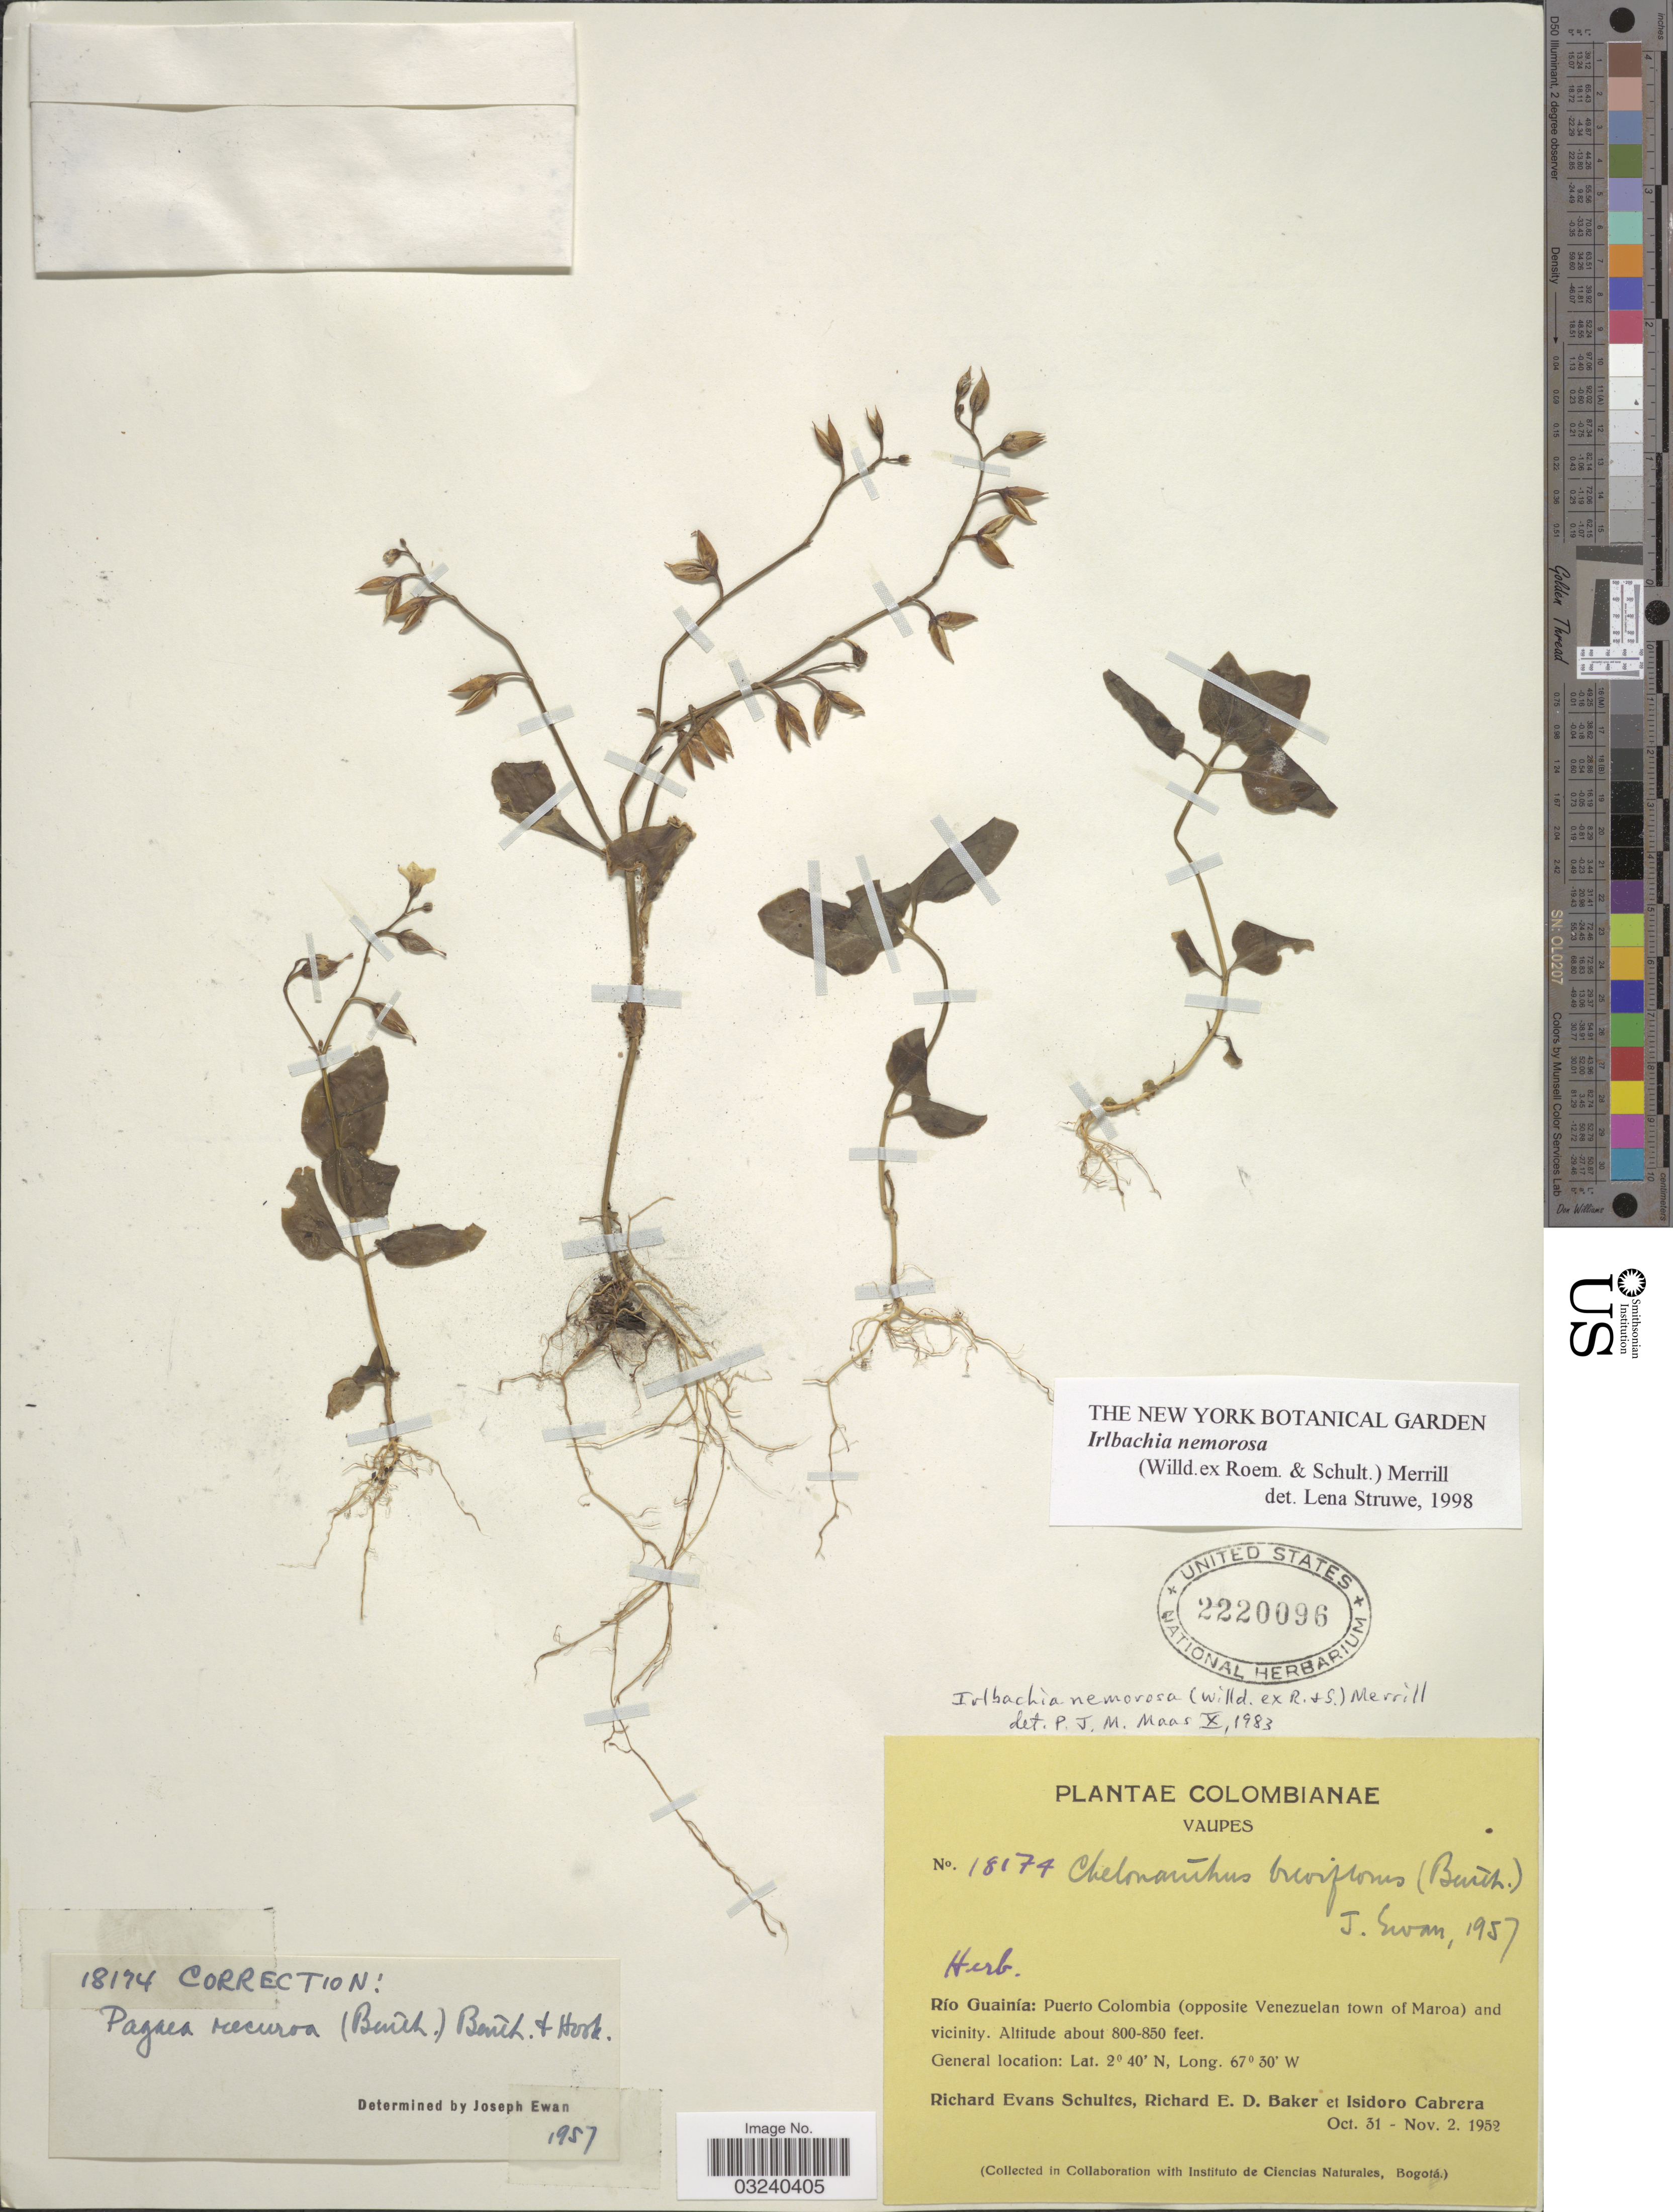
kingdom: Plantae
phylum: Tracheophyta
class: Magnoliopsida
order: Gentianales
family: Gentianaceae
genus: Irlbachia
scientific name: Irlbachia nemorosa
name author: (Willd. ex Roem. & Schult.) Merr.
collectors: R. E. Schultes, R. E. D. Baker & I. Cabrera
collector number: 18174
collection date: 1952-10-31/1952-11-02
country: Colombia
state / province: Vaupés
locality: Río Guainía: Puerto Colombia (opposite Venezuelan town of Maroa) and vicinity.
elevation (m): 244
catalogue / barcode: US 2220096